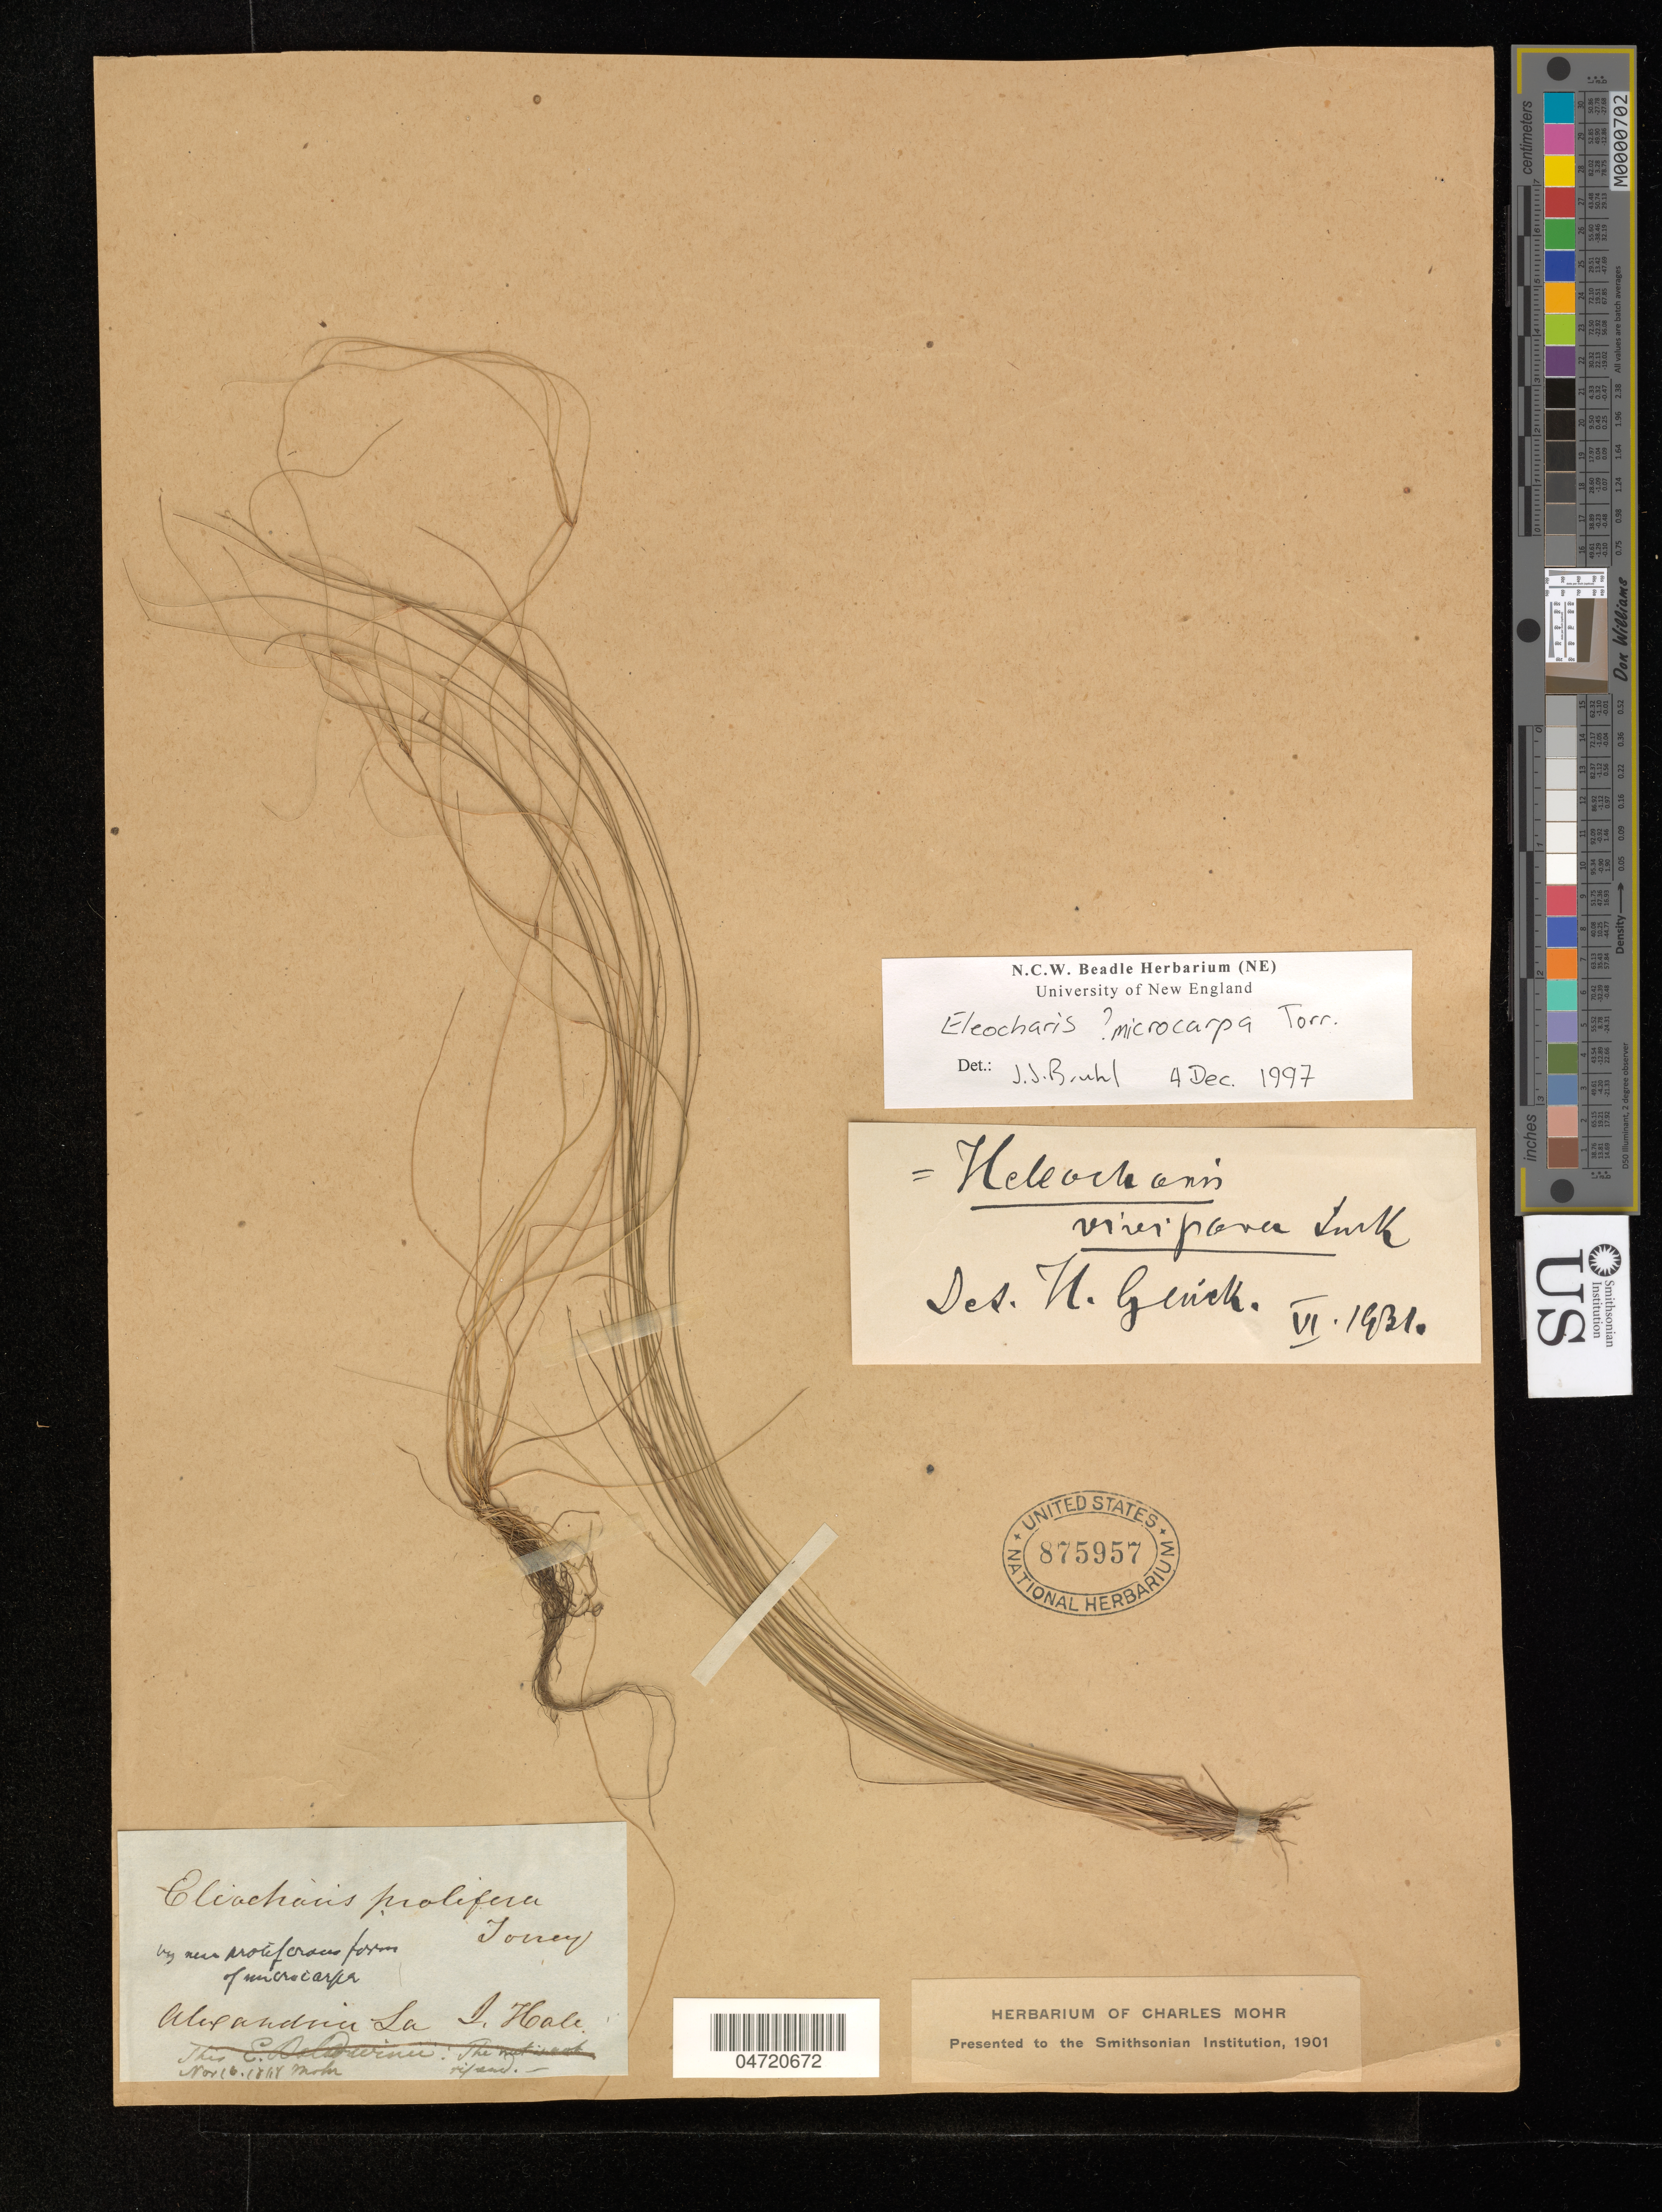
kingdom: Plantae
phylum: Tracheophyta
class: Liliopsida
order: Poales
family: Cyperaceae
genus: Eleocharis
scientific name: Eleocharis microcarpa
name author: Torr.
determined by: Bruhl, J. J., (NE), University of New England (AUSTRALIA)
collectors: J. Hale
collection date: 1848-11-16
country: United States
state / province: Louisiana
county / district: Rapides Parish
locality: Alexandria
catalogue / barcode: US 875957